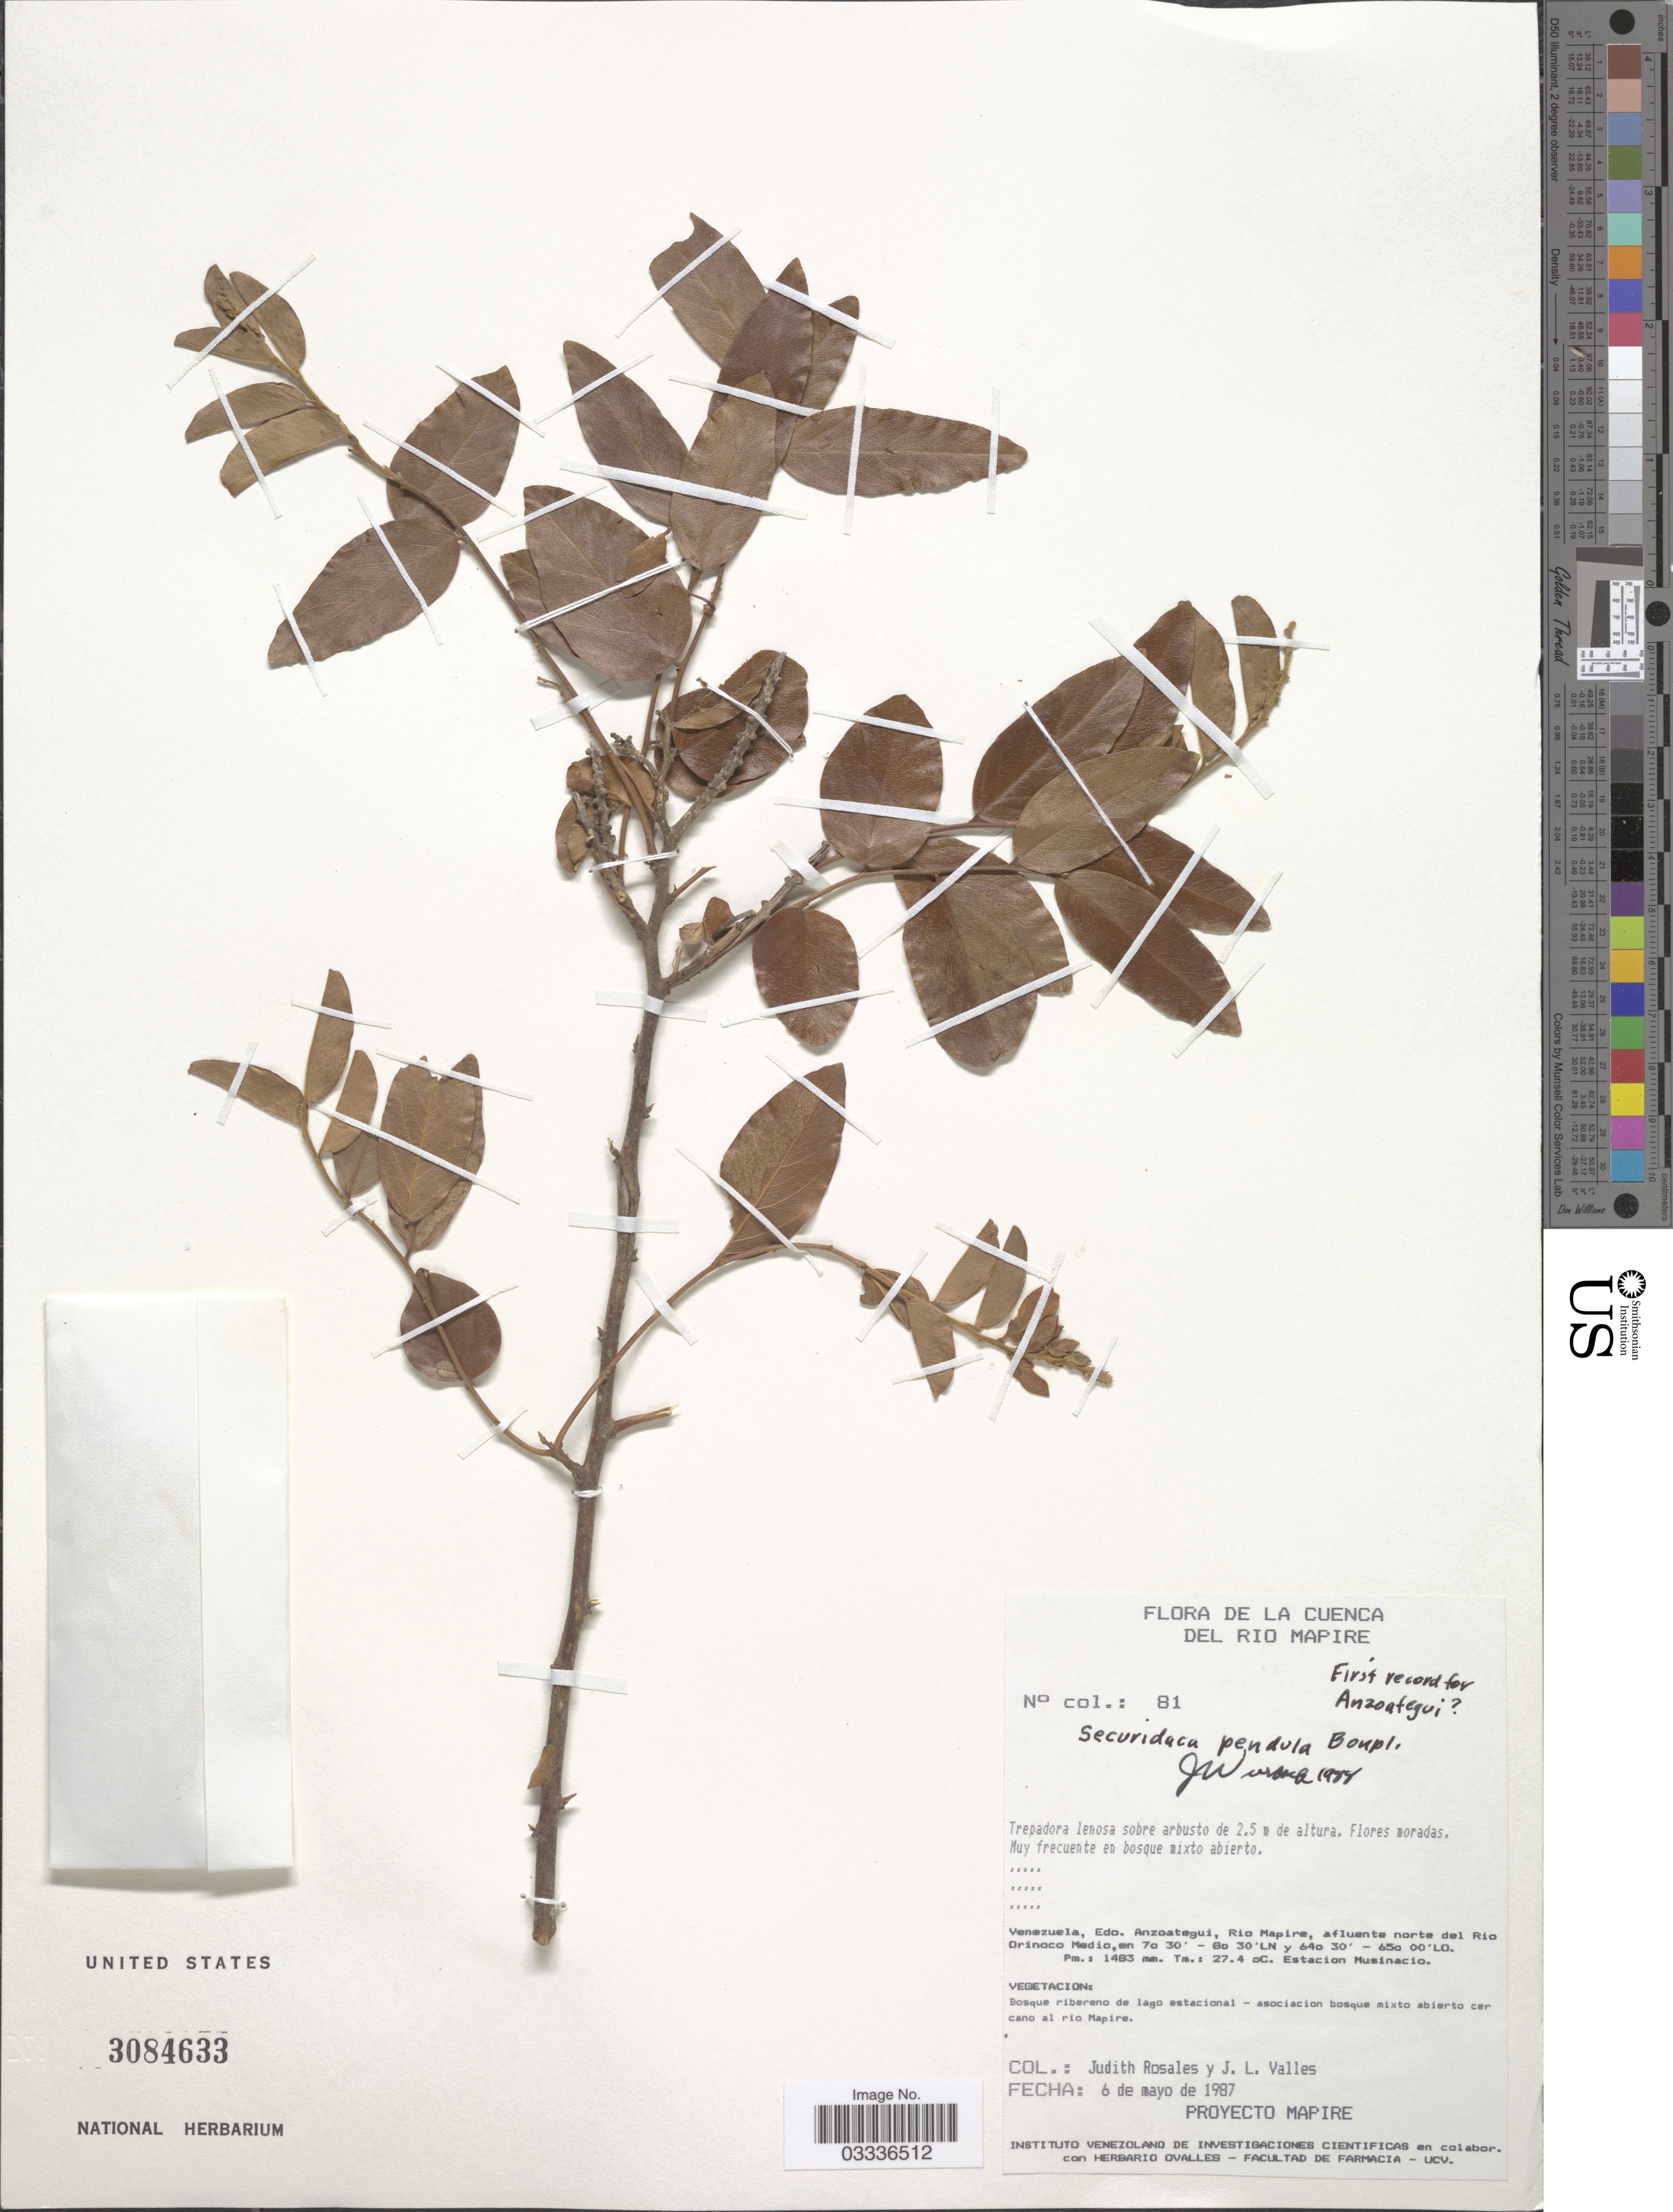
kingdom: Plantae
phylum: Tracheophyta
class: Magnoliopsida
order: Fabales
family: Polygalaceae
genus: Securidaca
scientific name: Securidaca pendula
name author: Bonpl.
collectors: J. Rosales & J. Valles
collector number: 81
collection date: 1987-05-06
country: Venezuela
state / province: Anzoategui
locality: La Cuenca del Rio Mapire. Rio Mapire, afluente norte del Rio Orinoco Medio. Estacion Musinacio.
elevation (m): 1483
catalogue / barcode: US 3084633